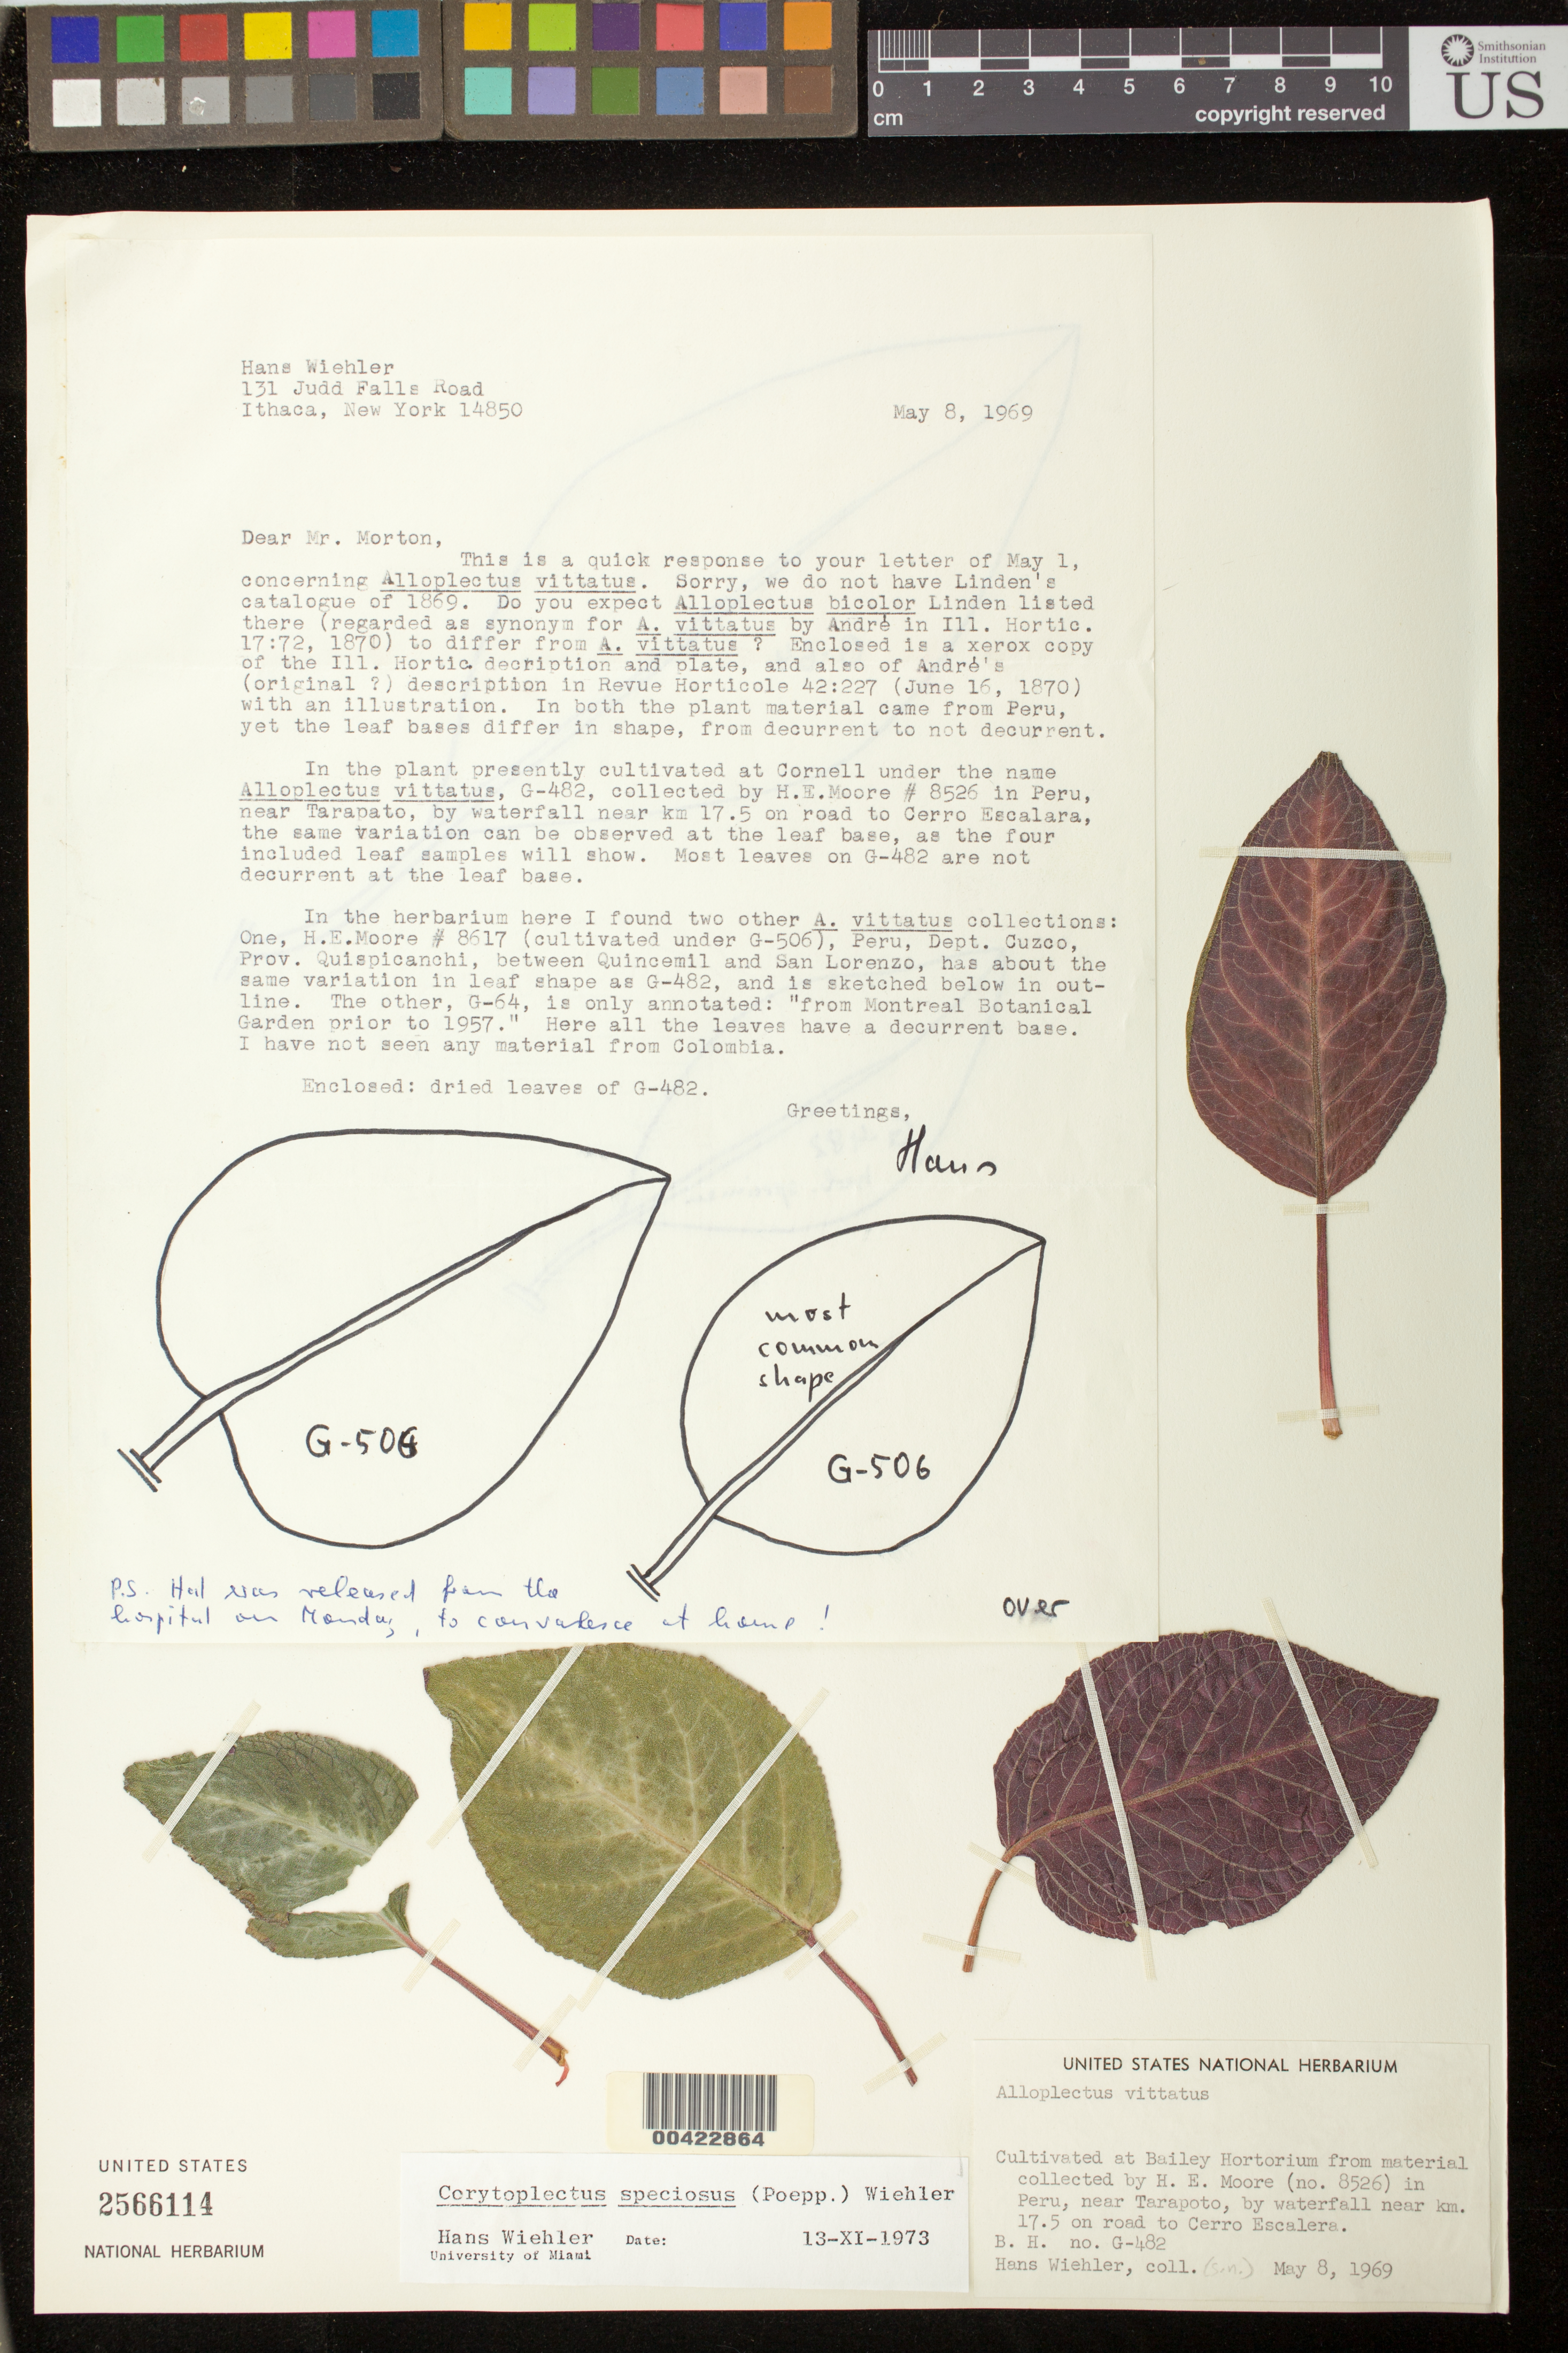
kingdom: Plantae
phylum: Tracheophyta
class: Magnoliopsida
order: Lamiales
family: Gesneriaceae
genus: Corytoplectus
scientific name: Corytoplectus speciosus var. speciosus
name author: (Poepp.) Wiehler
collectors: H. J. Wiehler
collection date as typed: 08 May 1969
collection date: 1969-05-08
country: Peru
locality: Peru: San Martin, km 17.5 Tarapoto-Cerro Esculera, Moore 8526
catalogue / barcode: US 2566114